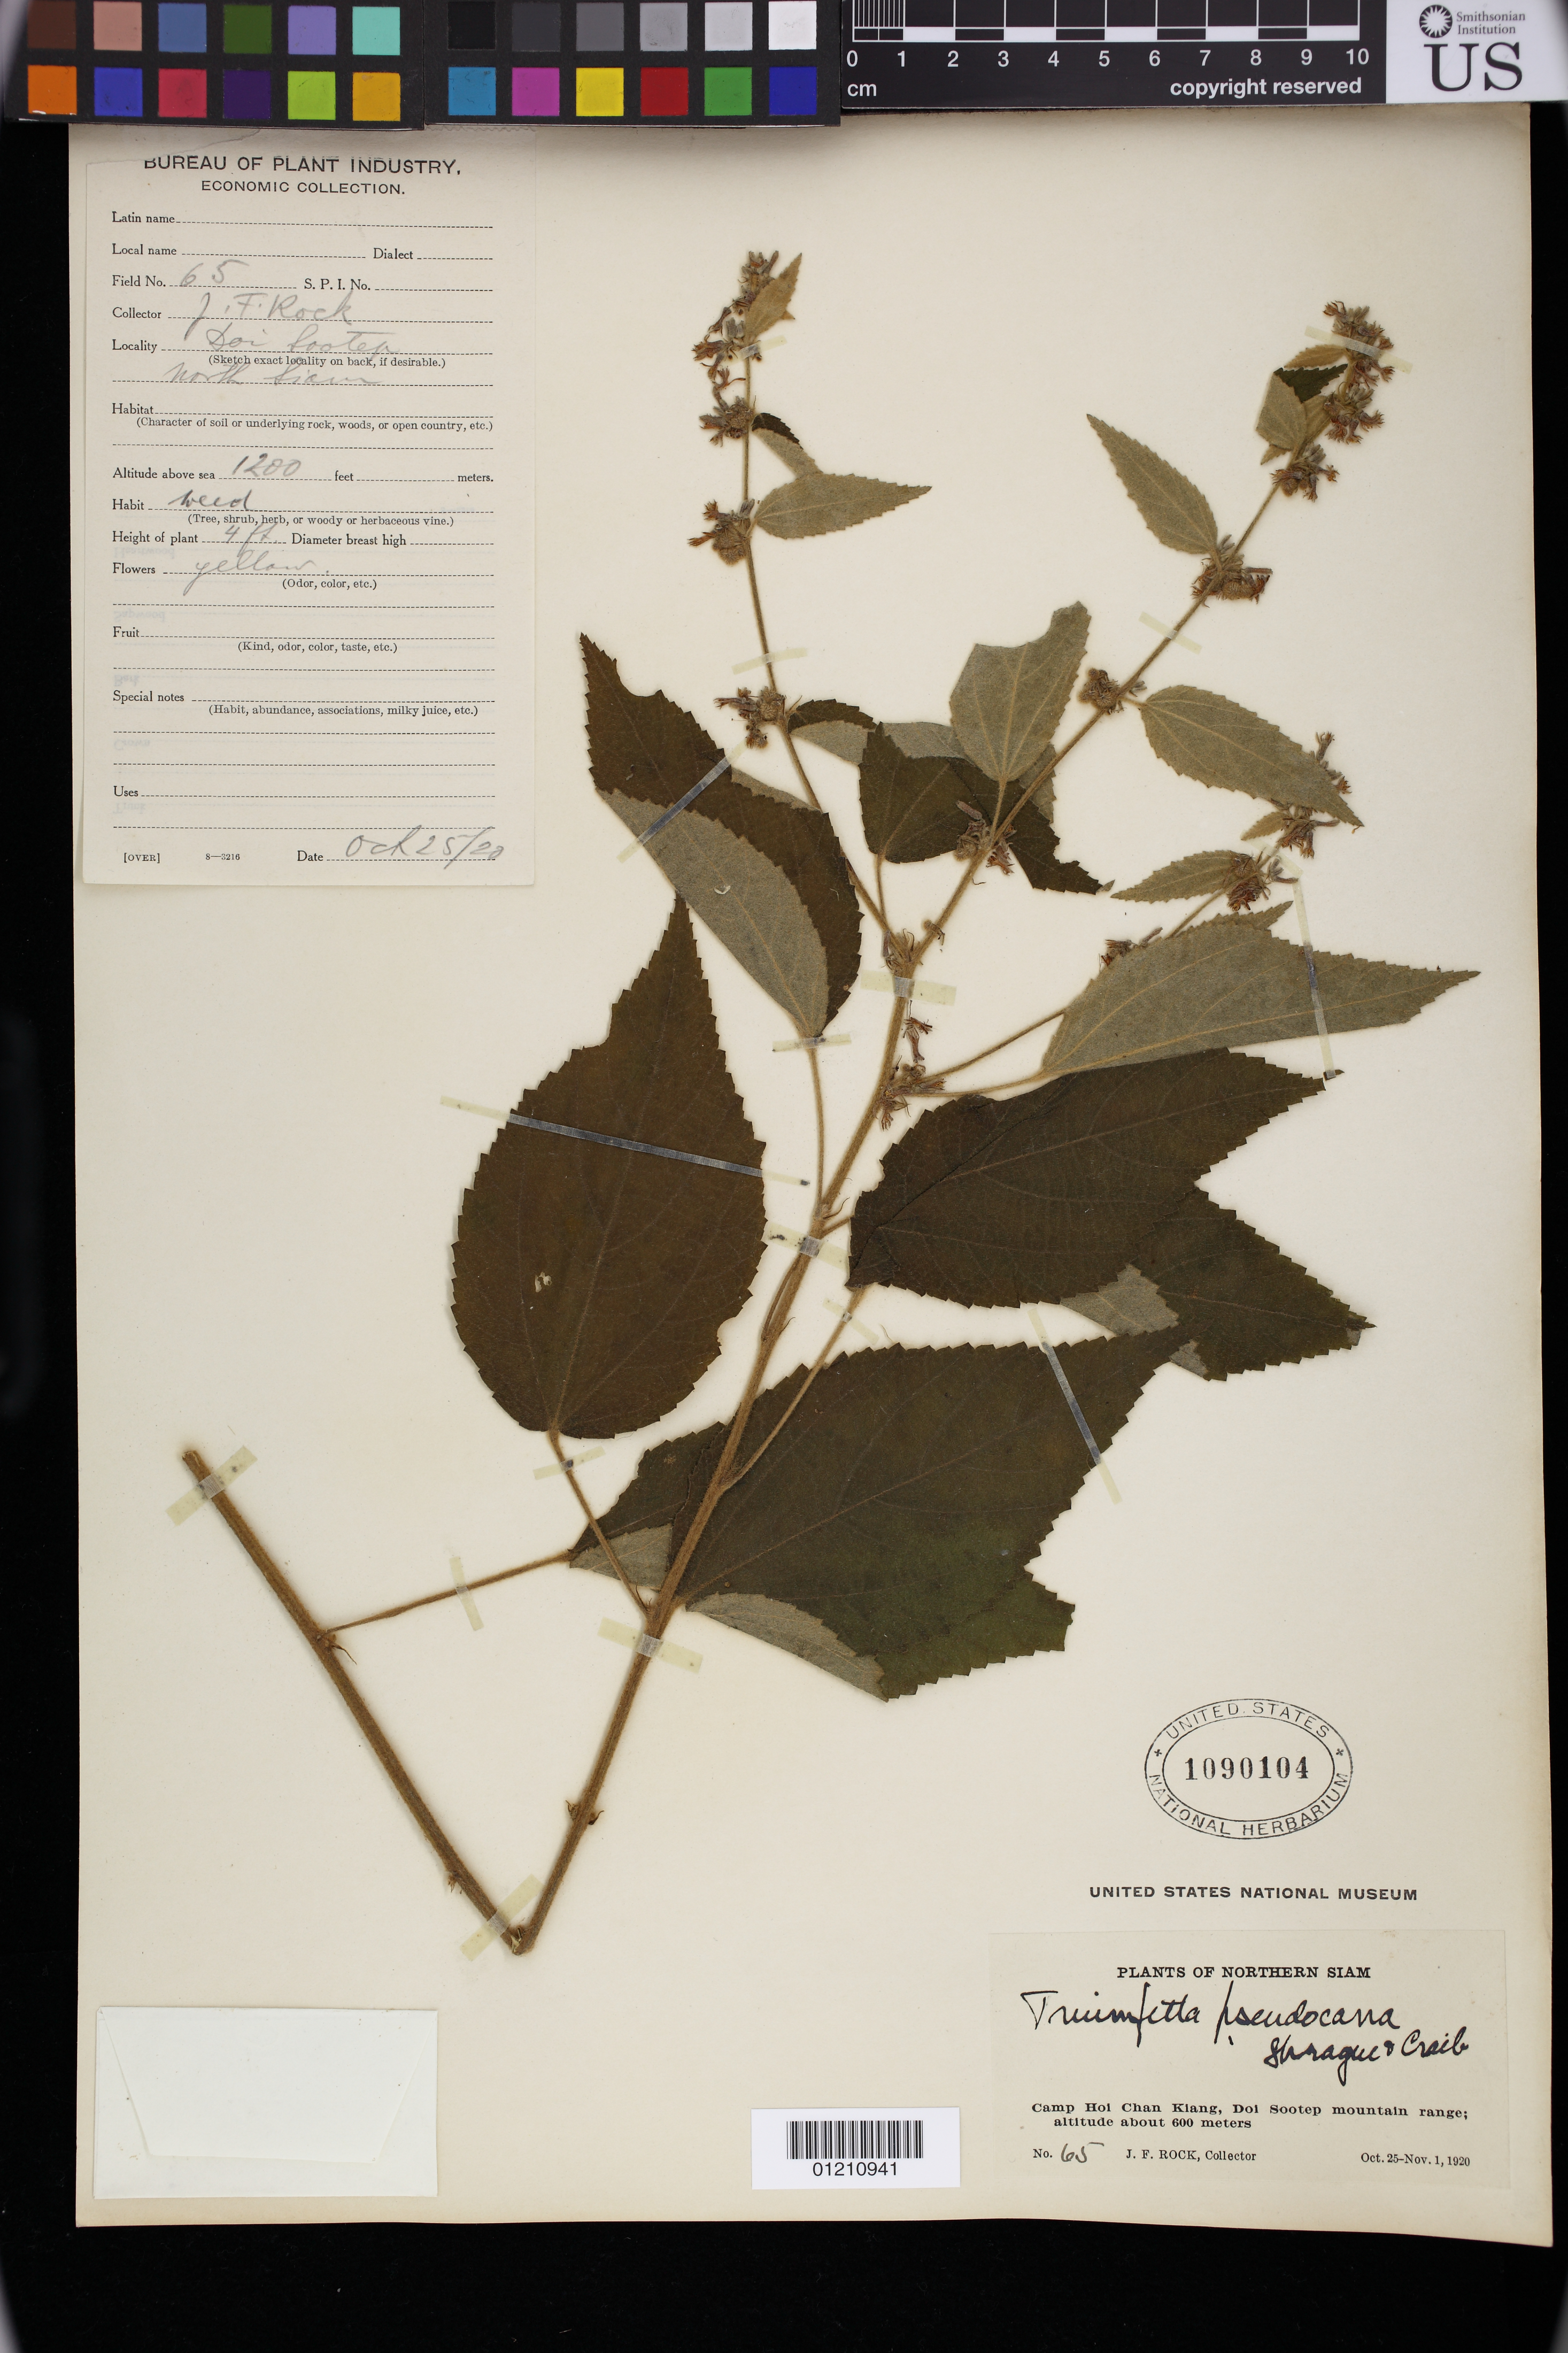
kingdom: Plantae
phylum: Tracheophyta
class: Magnoliopsida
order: Malvales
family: Malvaceae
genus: Triumfetta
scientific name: Triumfetta pseudocana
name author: Sprague & Craib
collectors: J. F. Rock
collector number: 65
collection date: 1920-10-25/1920-11-01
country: Thailand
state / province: Chiang Mai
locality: Camp Hoi Chan Klang, Doi Suthep (Doi Sootep) mountain range;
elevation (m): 600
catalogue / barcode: US 1090104